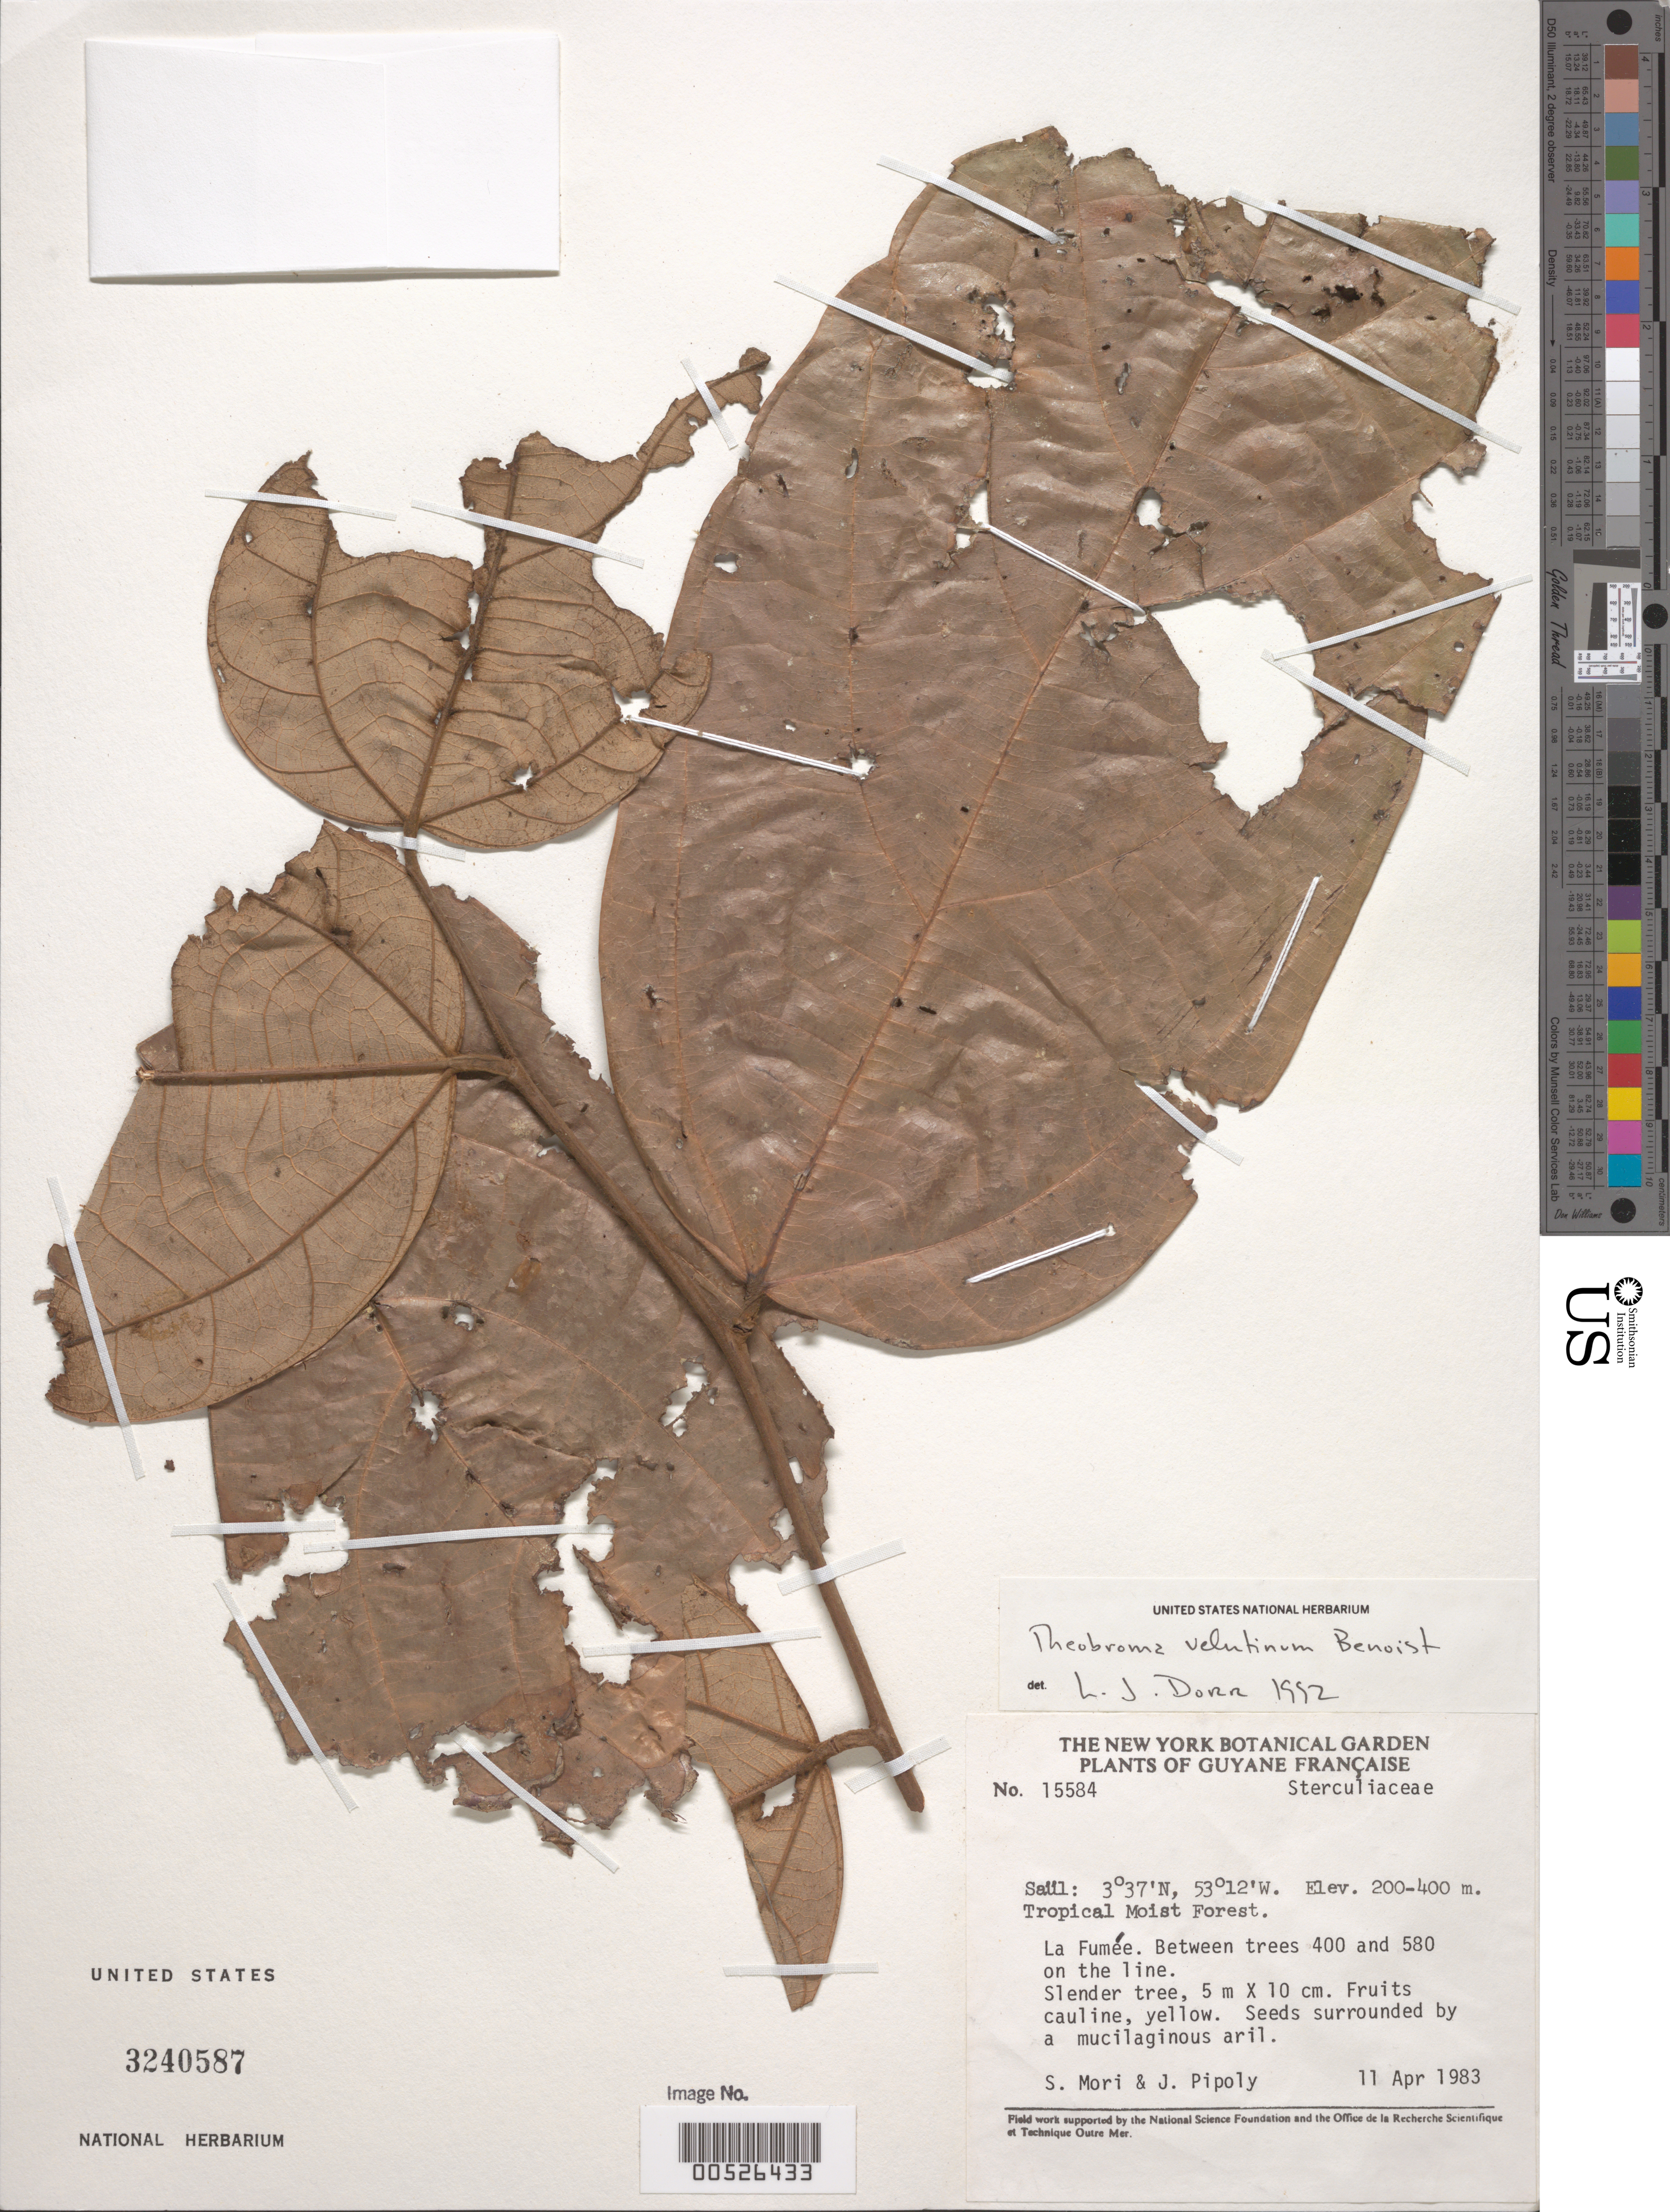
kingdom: Plantae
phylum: Tracheophyta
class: Magnoliopsida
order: Malvales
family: Malvaceae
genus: Theobroma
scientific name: Theobroma velutinum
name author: Benoist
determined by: Dorr, L. J., (BOT), Smithsonian Institution - National Museum of Natural History (UNITED STATES)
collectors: S. Mori & J. J. Pipoly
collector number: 15584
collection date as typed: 11 Apr 1983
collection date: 1983-04-11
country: French Guiana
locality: Saül. La Fumée. Between trees 400 and 580 on the line.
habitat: Tropical moist forest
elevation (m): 200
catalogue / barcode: US 3240587